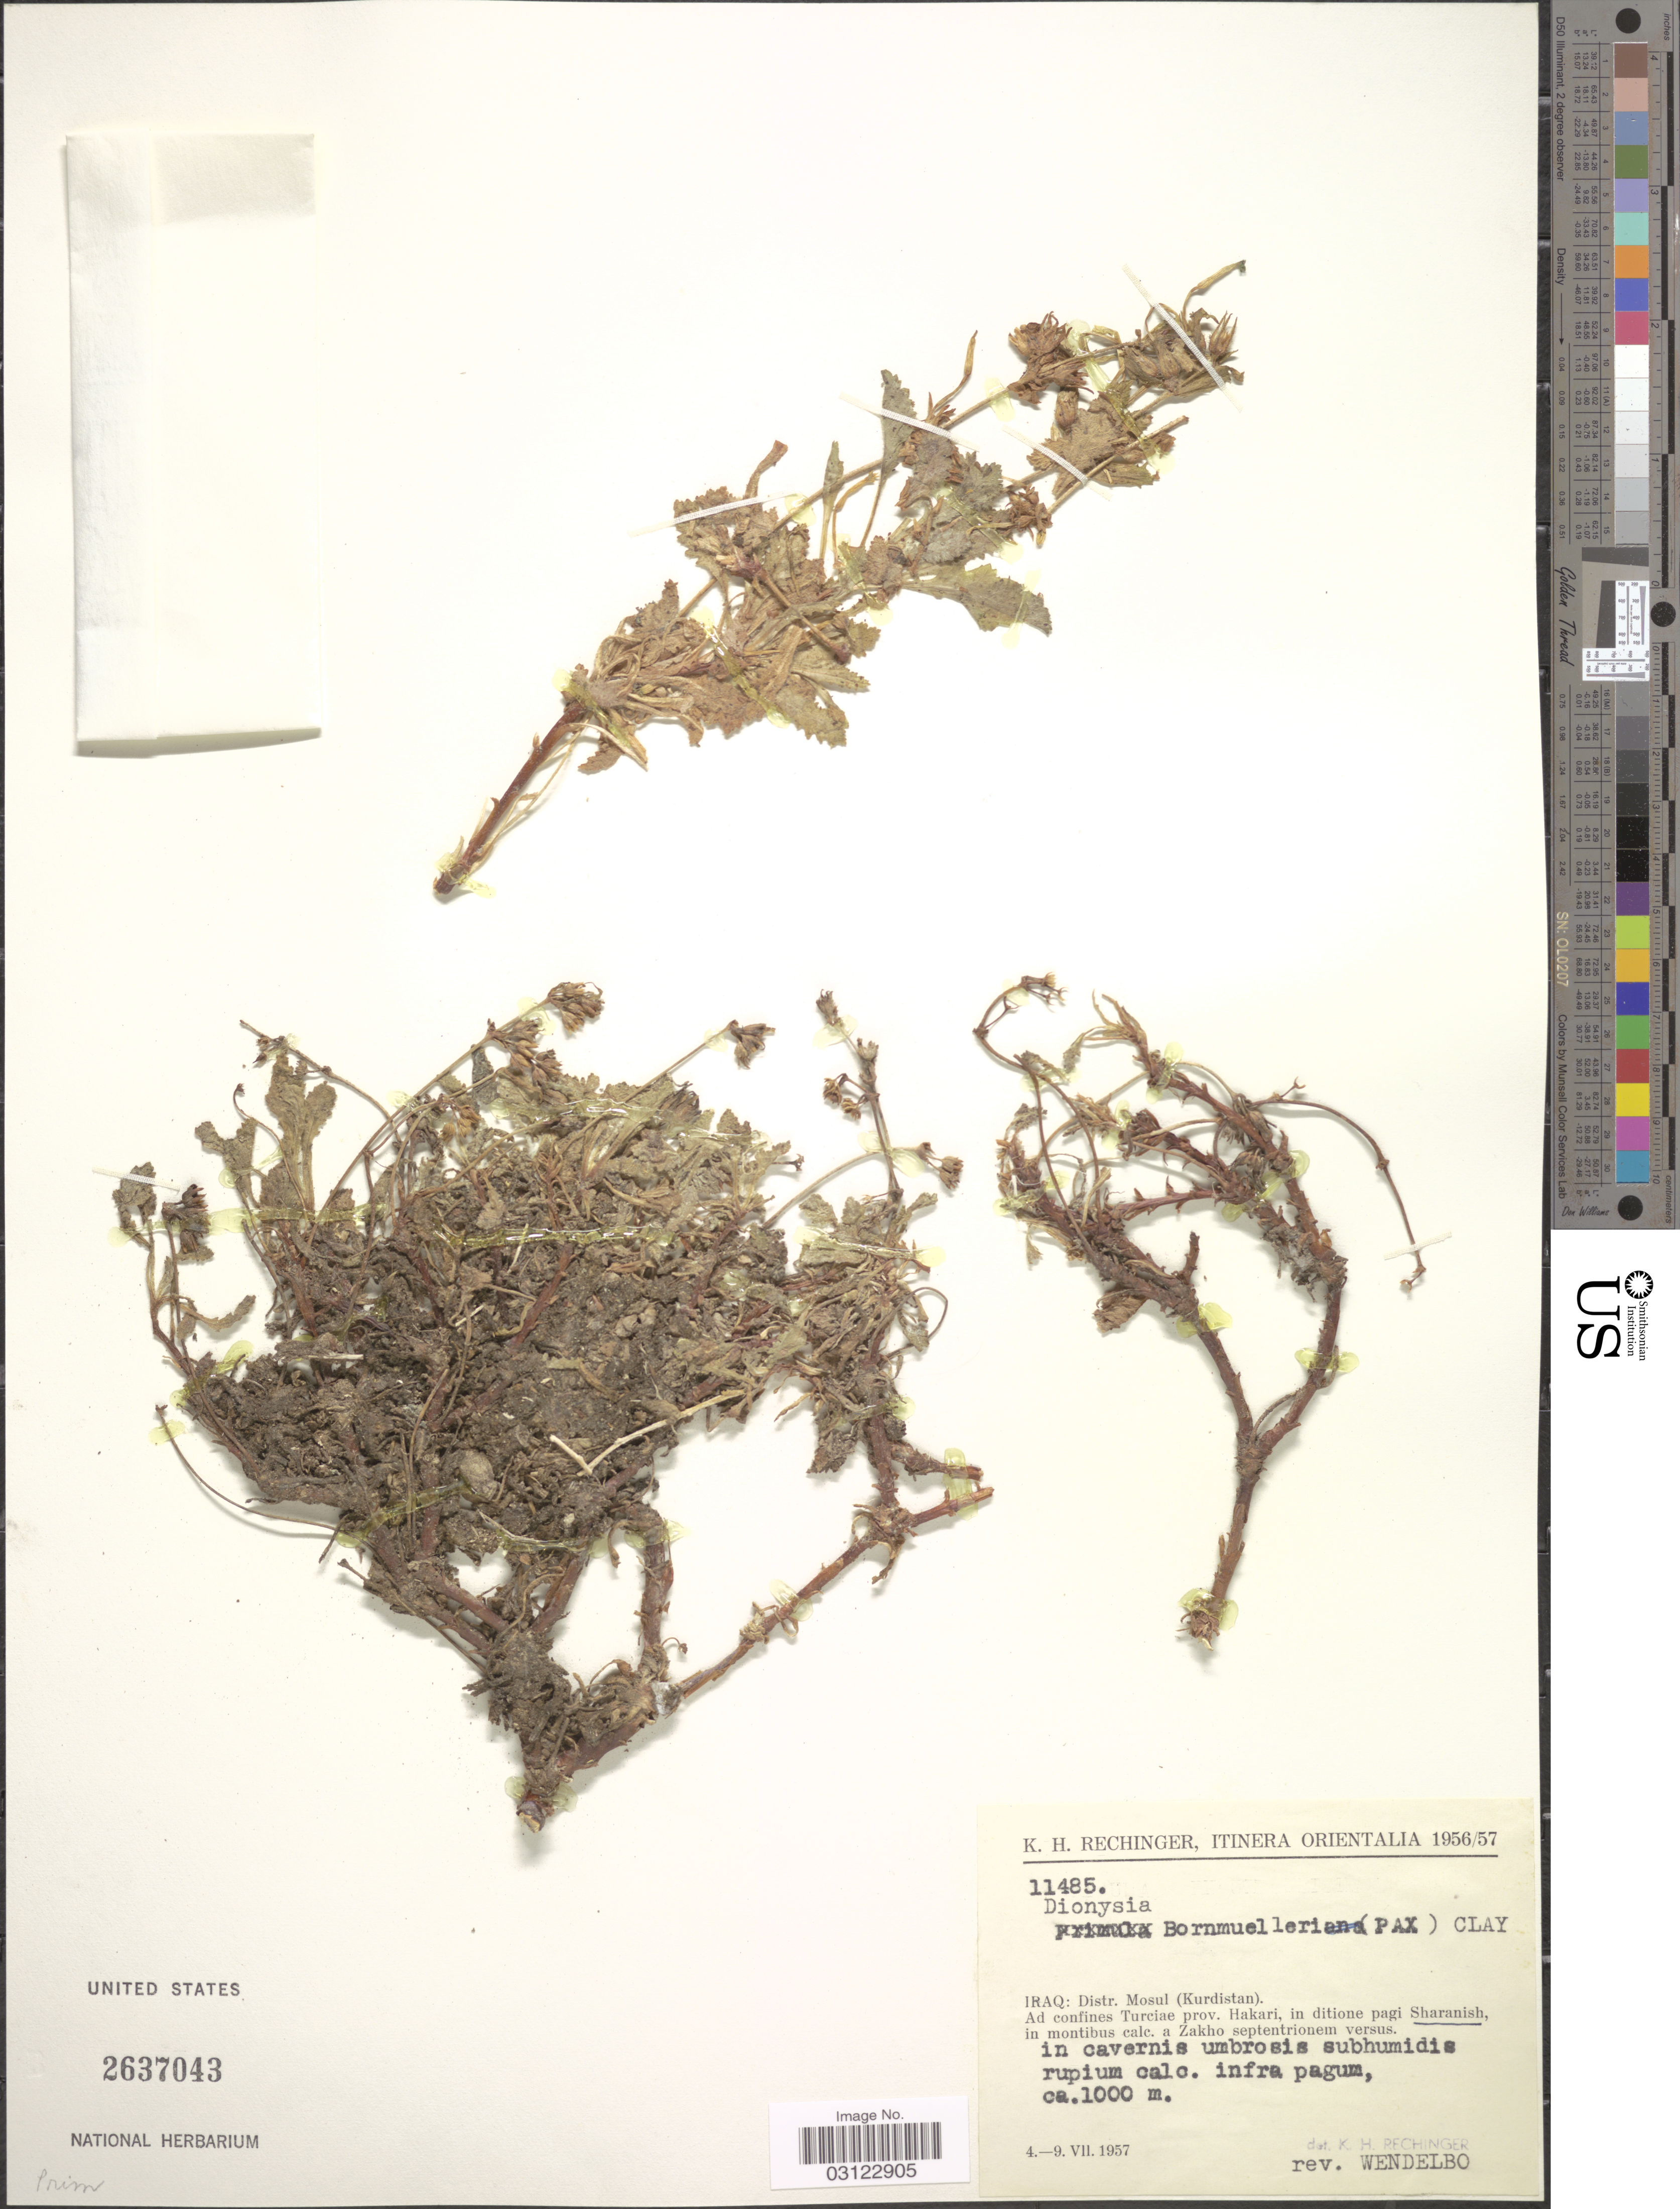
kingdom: Plantae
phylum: Tracheophyta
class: Magnoliopsida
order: Ericales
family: Primulaceae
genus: Dionysia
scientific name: Dionysia bornmuelleri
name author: (Pax) Clay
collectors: K. H. Rechinger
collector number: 11485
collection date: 1957-07-04/1957-07-09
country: Iran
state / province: Kurdistan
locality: Orientalia. Distr. Mosul. Ad confines Turciae prov. Hakari, in ditione pagi Sharanish in montibus calc. a Zakho septentrionem versus.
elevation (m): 1000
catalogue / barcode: US 2637043